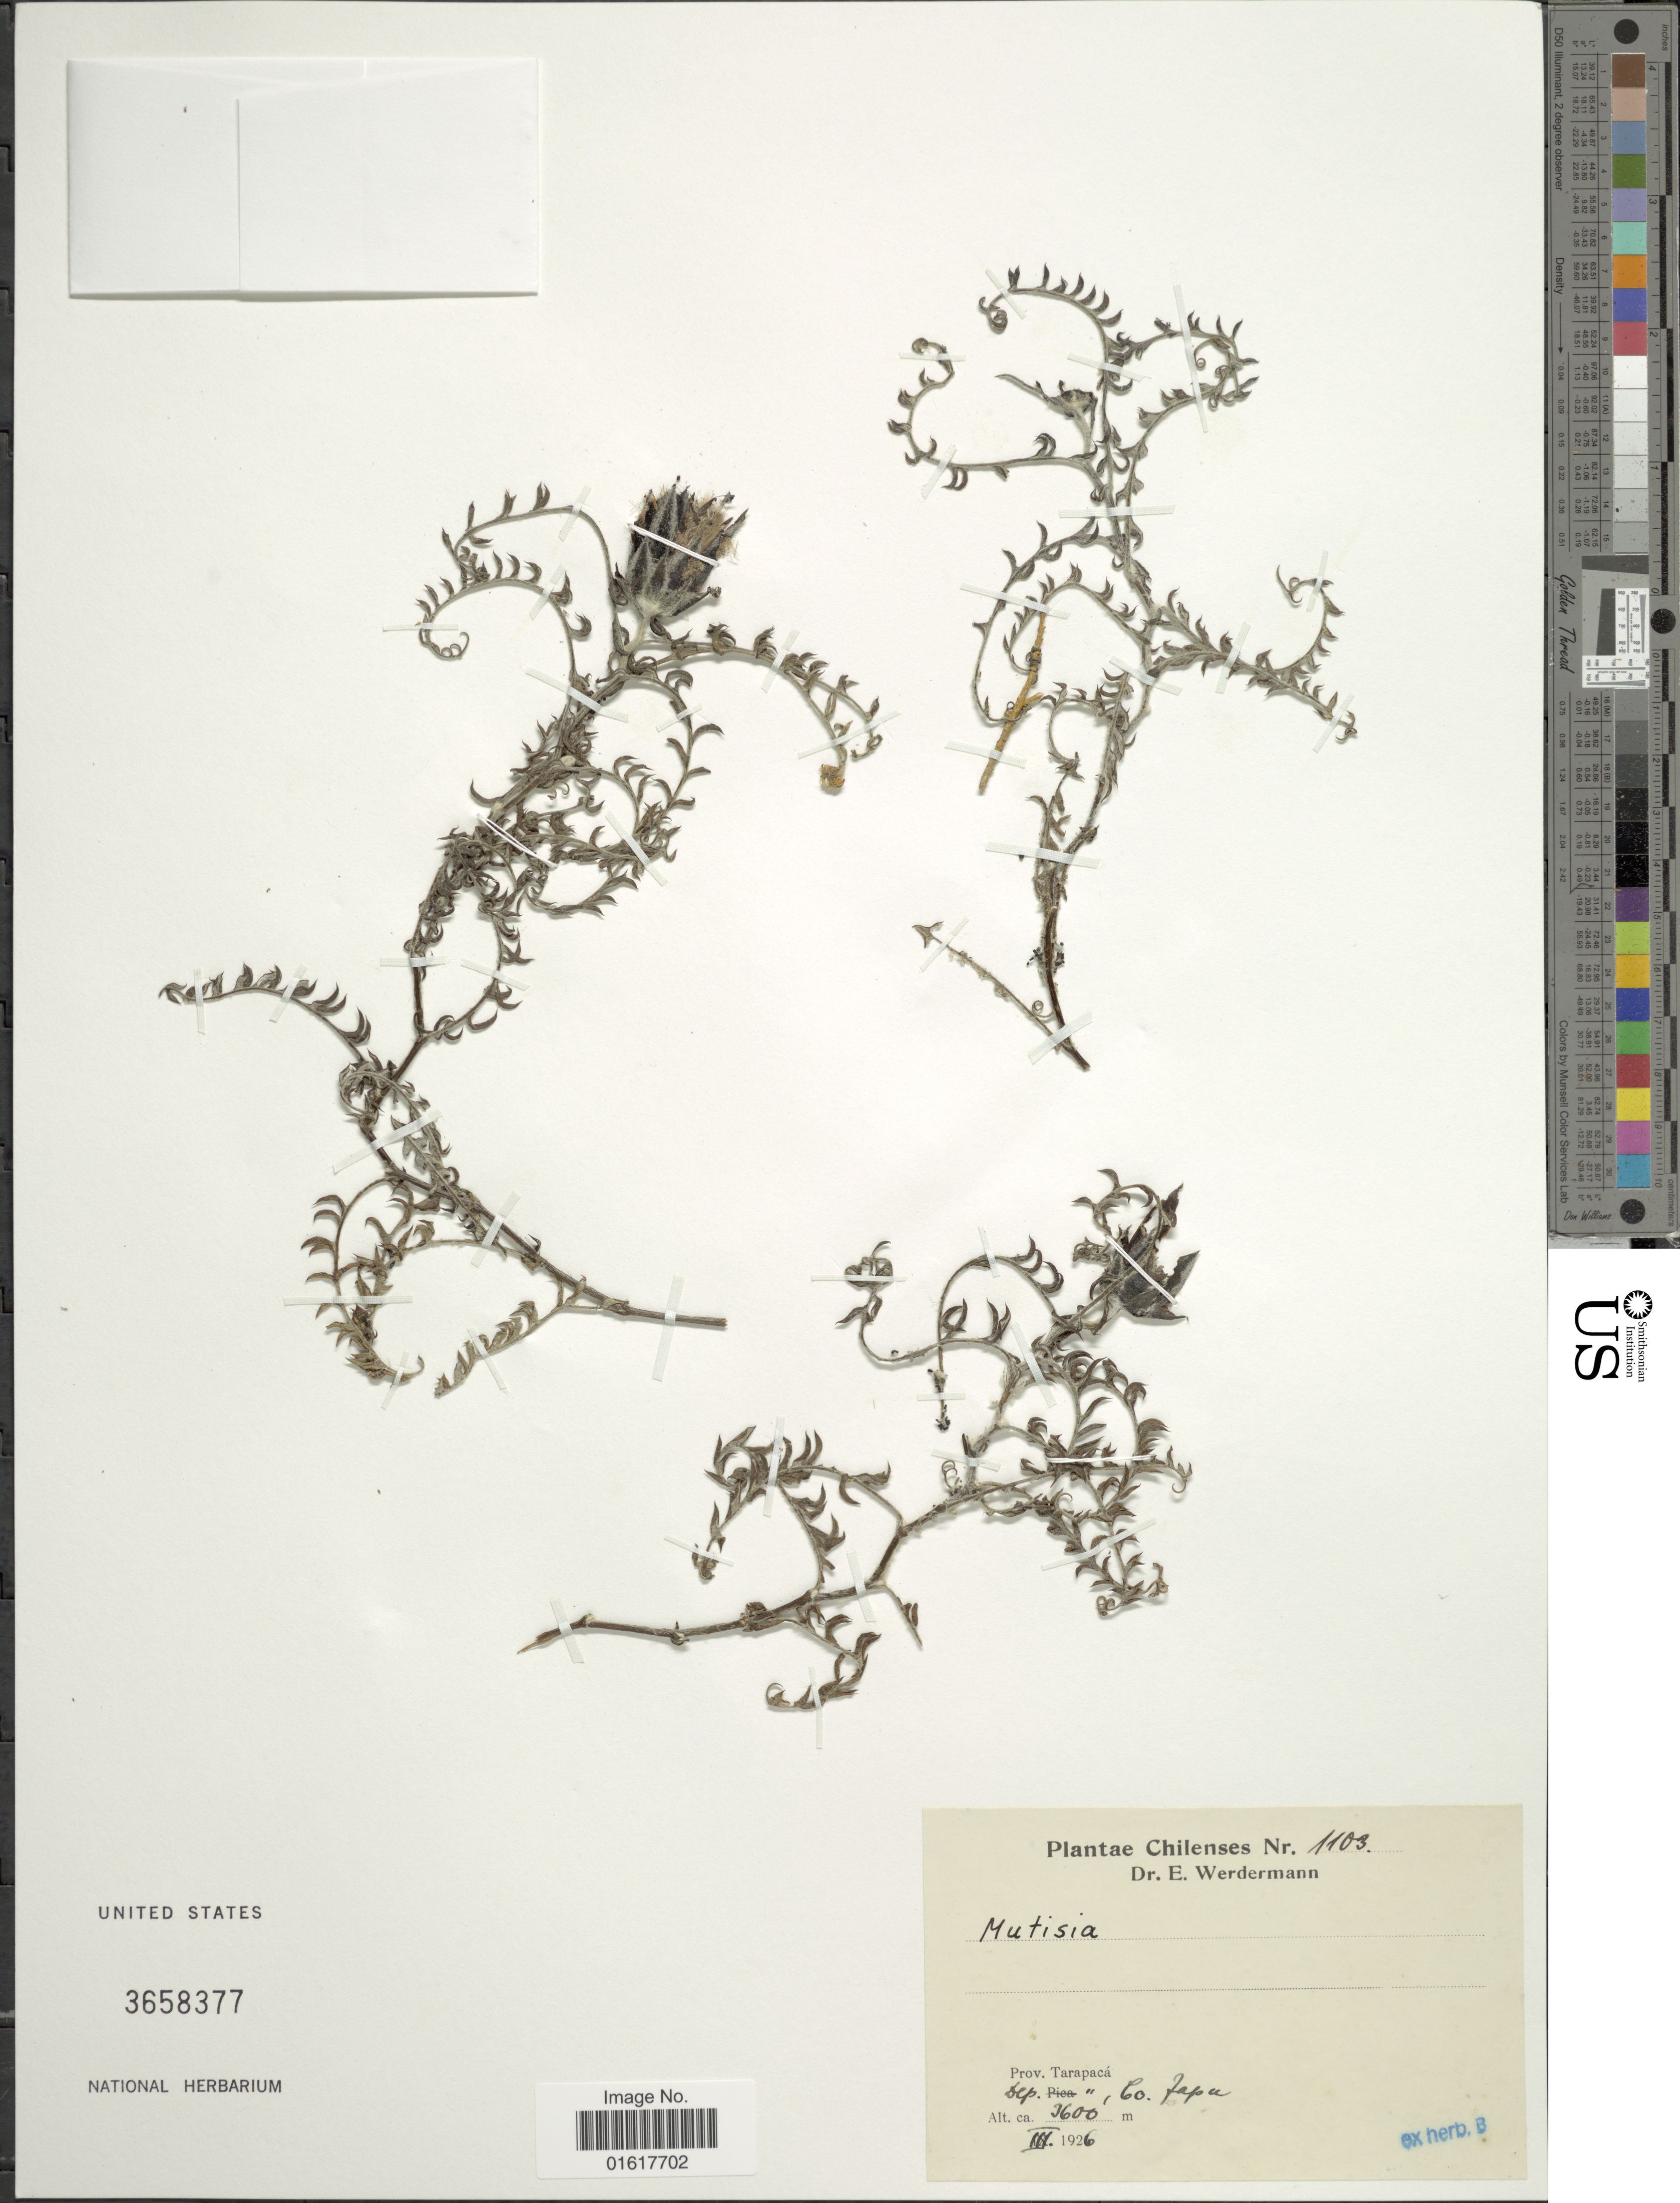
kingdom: Plantae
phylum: Tracheophyta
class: Magnoliopsida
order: Asterales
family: Asteraceae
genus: Mutisia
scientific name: Mutisia sp.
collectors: E. Werdermann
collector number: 1103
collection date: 1926-03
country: Chile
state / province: Tarapacá (I)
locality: Dep. Tarapacá, Co. Japu.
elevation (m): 3600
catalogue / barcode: US 3658377